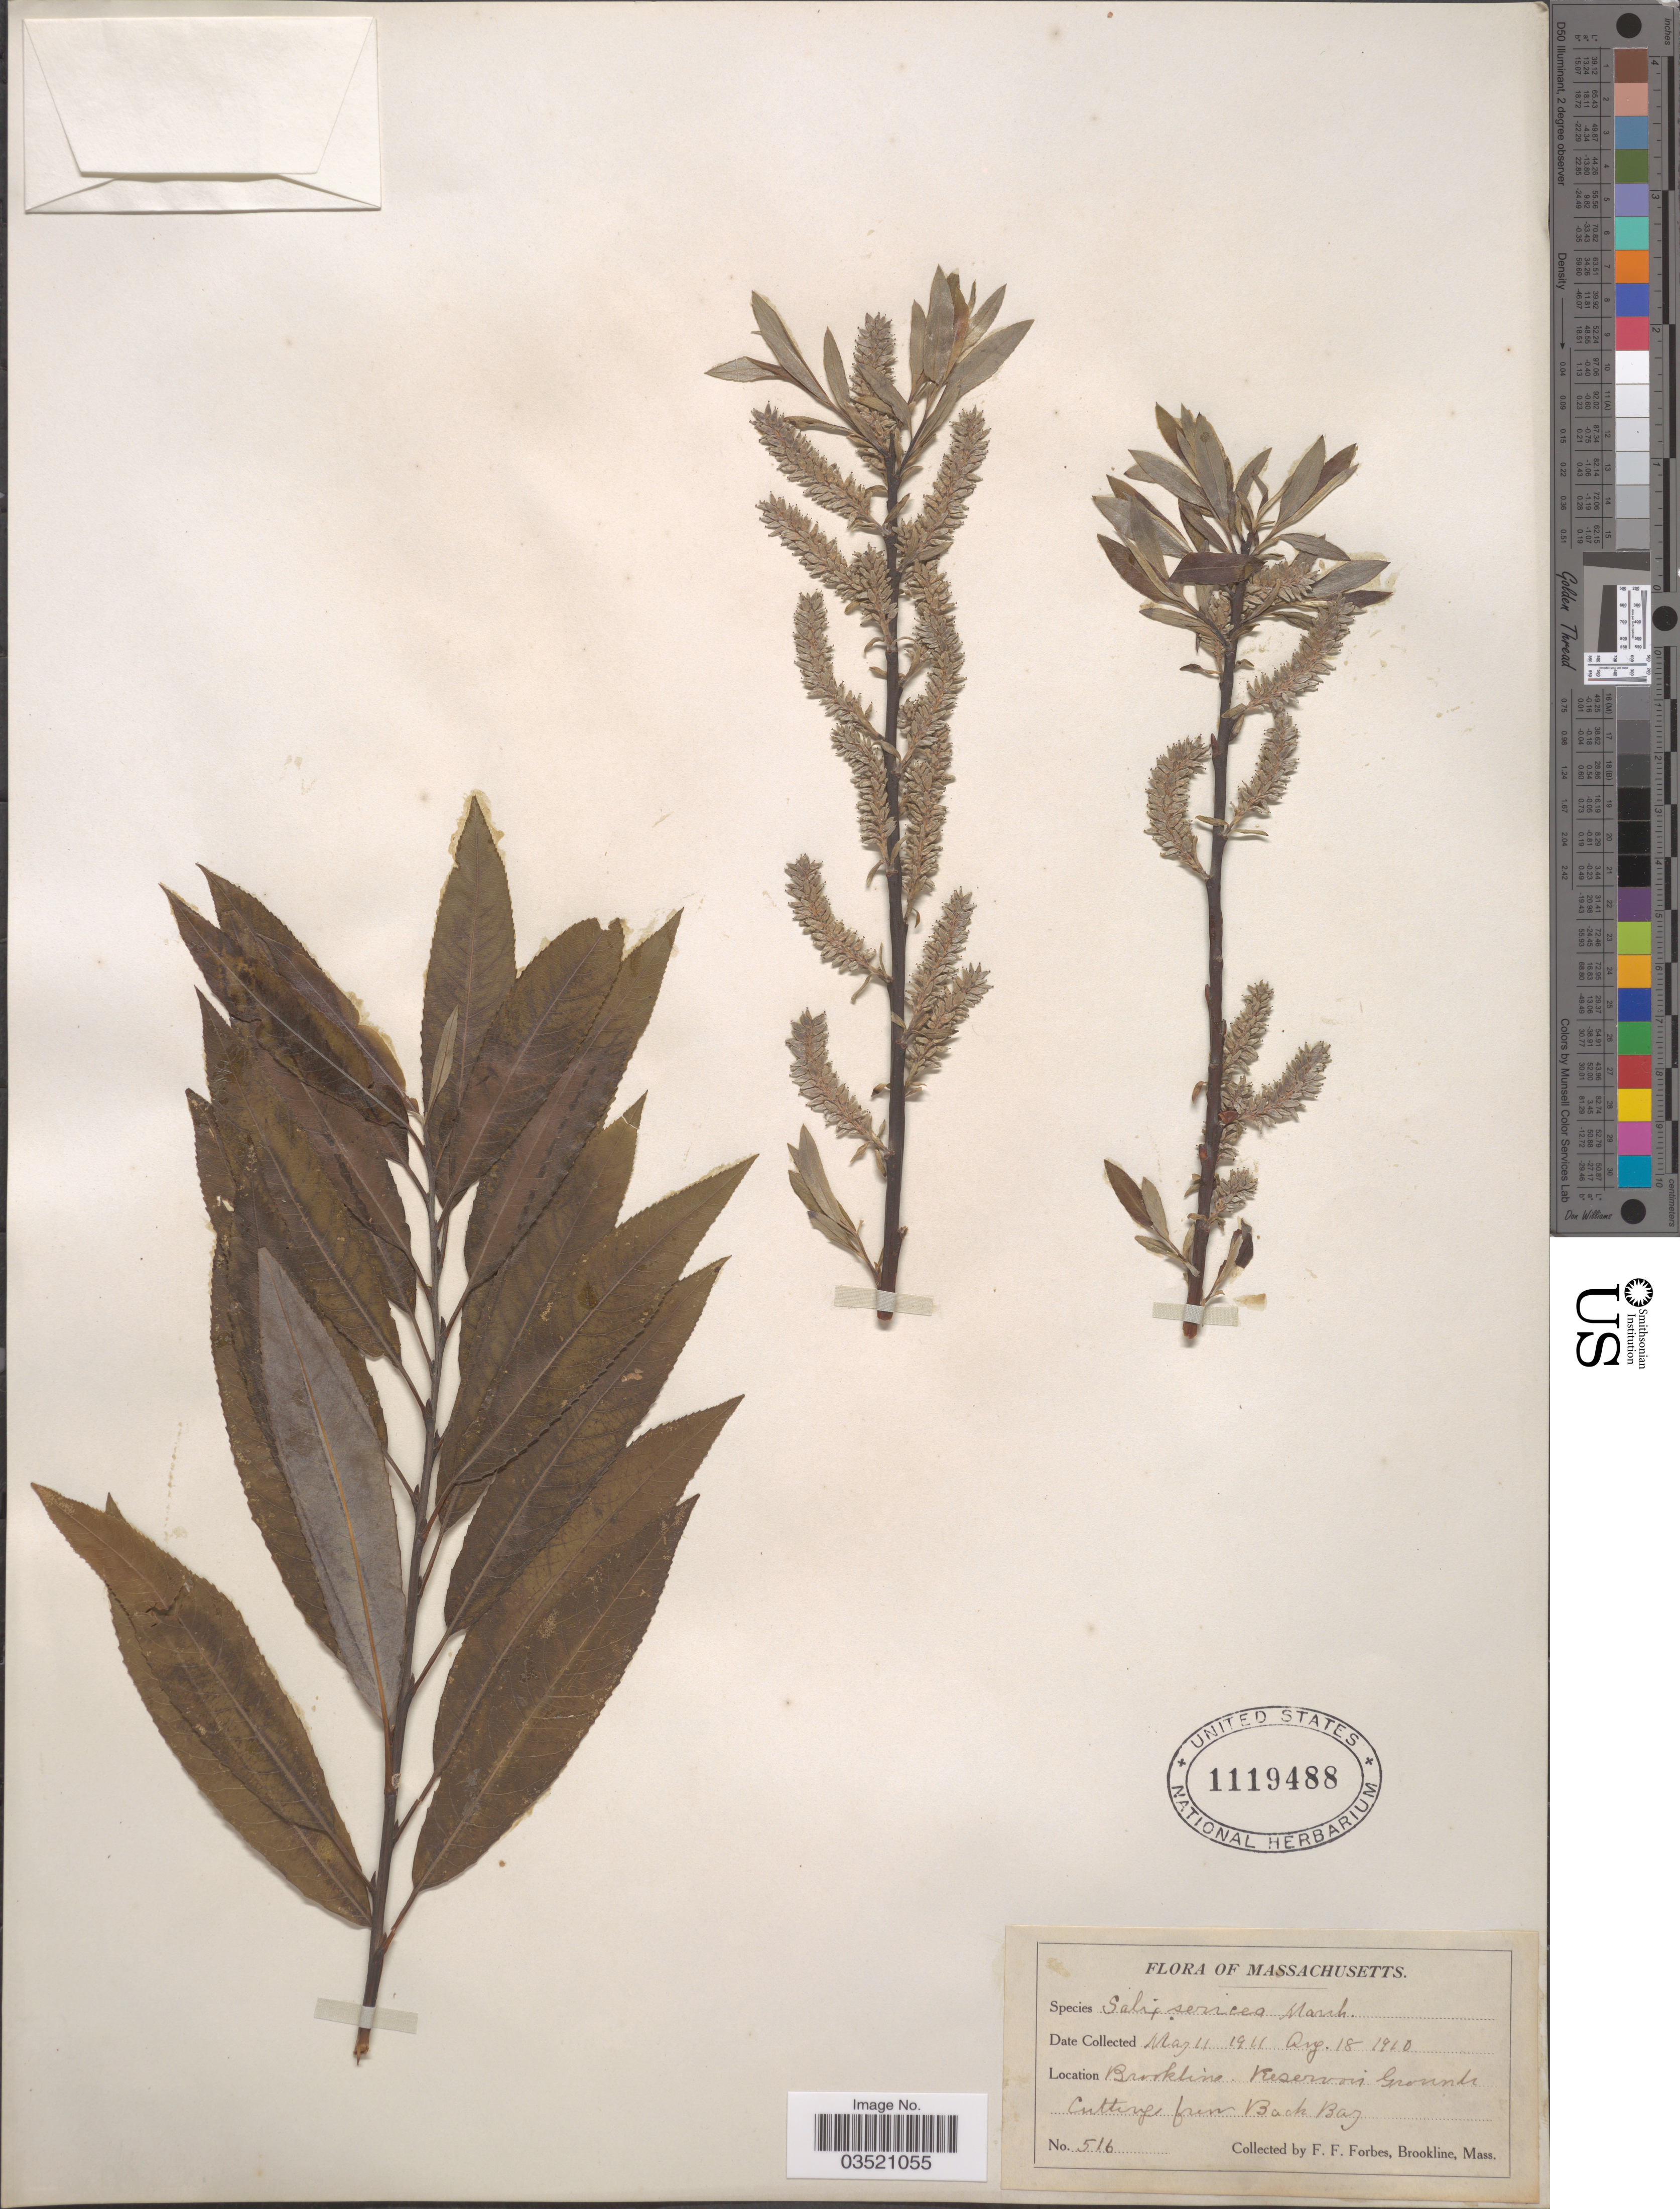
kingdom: Plantae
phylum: Tracheophyta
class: Magnoliopsida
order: Malpighiales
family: Salicaceae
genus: Salix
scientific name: Salix sericea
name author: Marshall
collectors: F. Forbes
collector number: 516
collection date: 1910-08-18/1911-05-11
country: United States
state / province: Massachusetts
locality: Brookline. Reservoir Grounds. Cutting from Back Bay.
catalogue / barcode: US 1119488